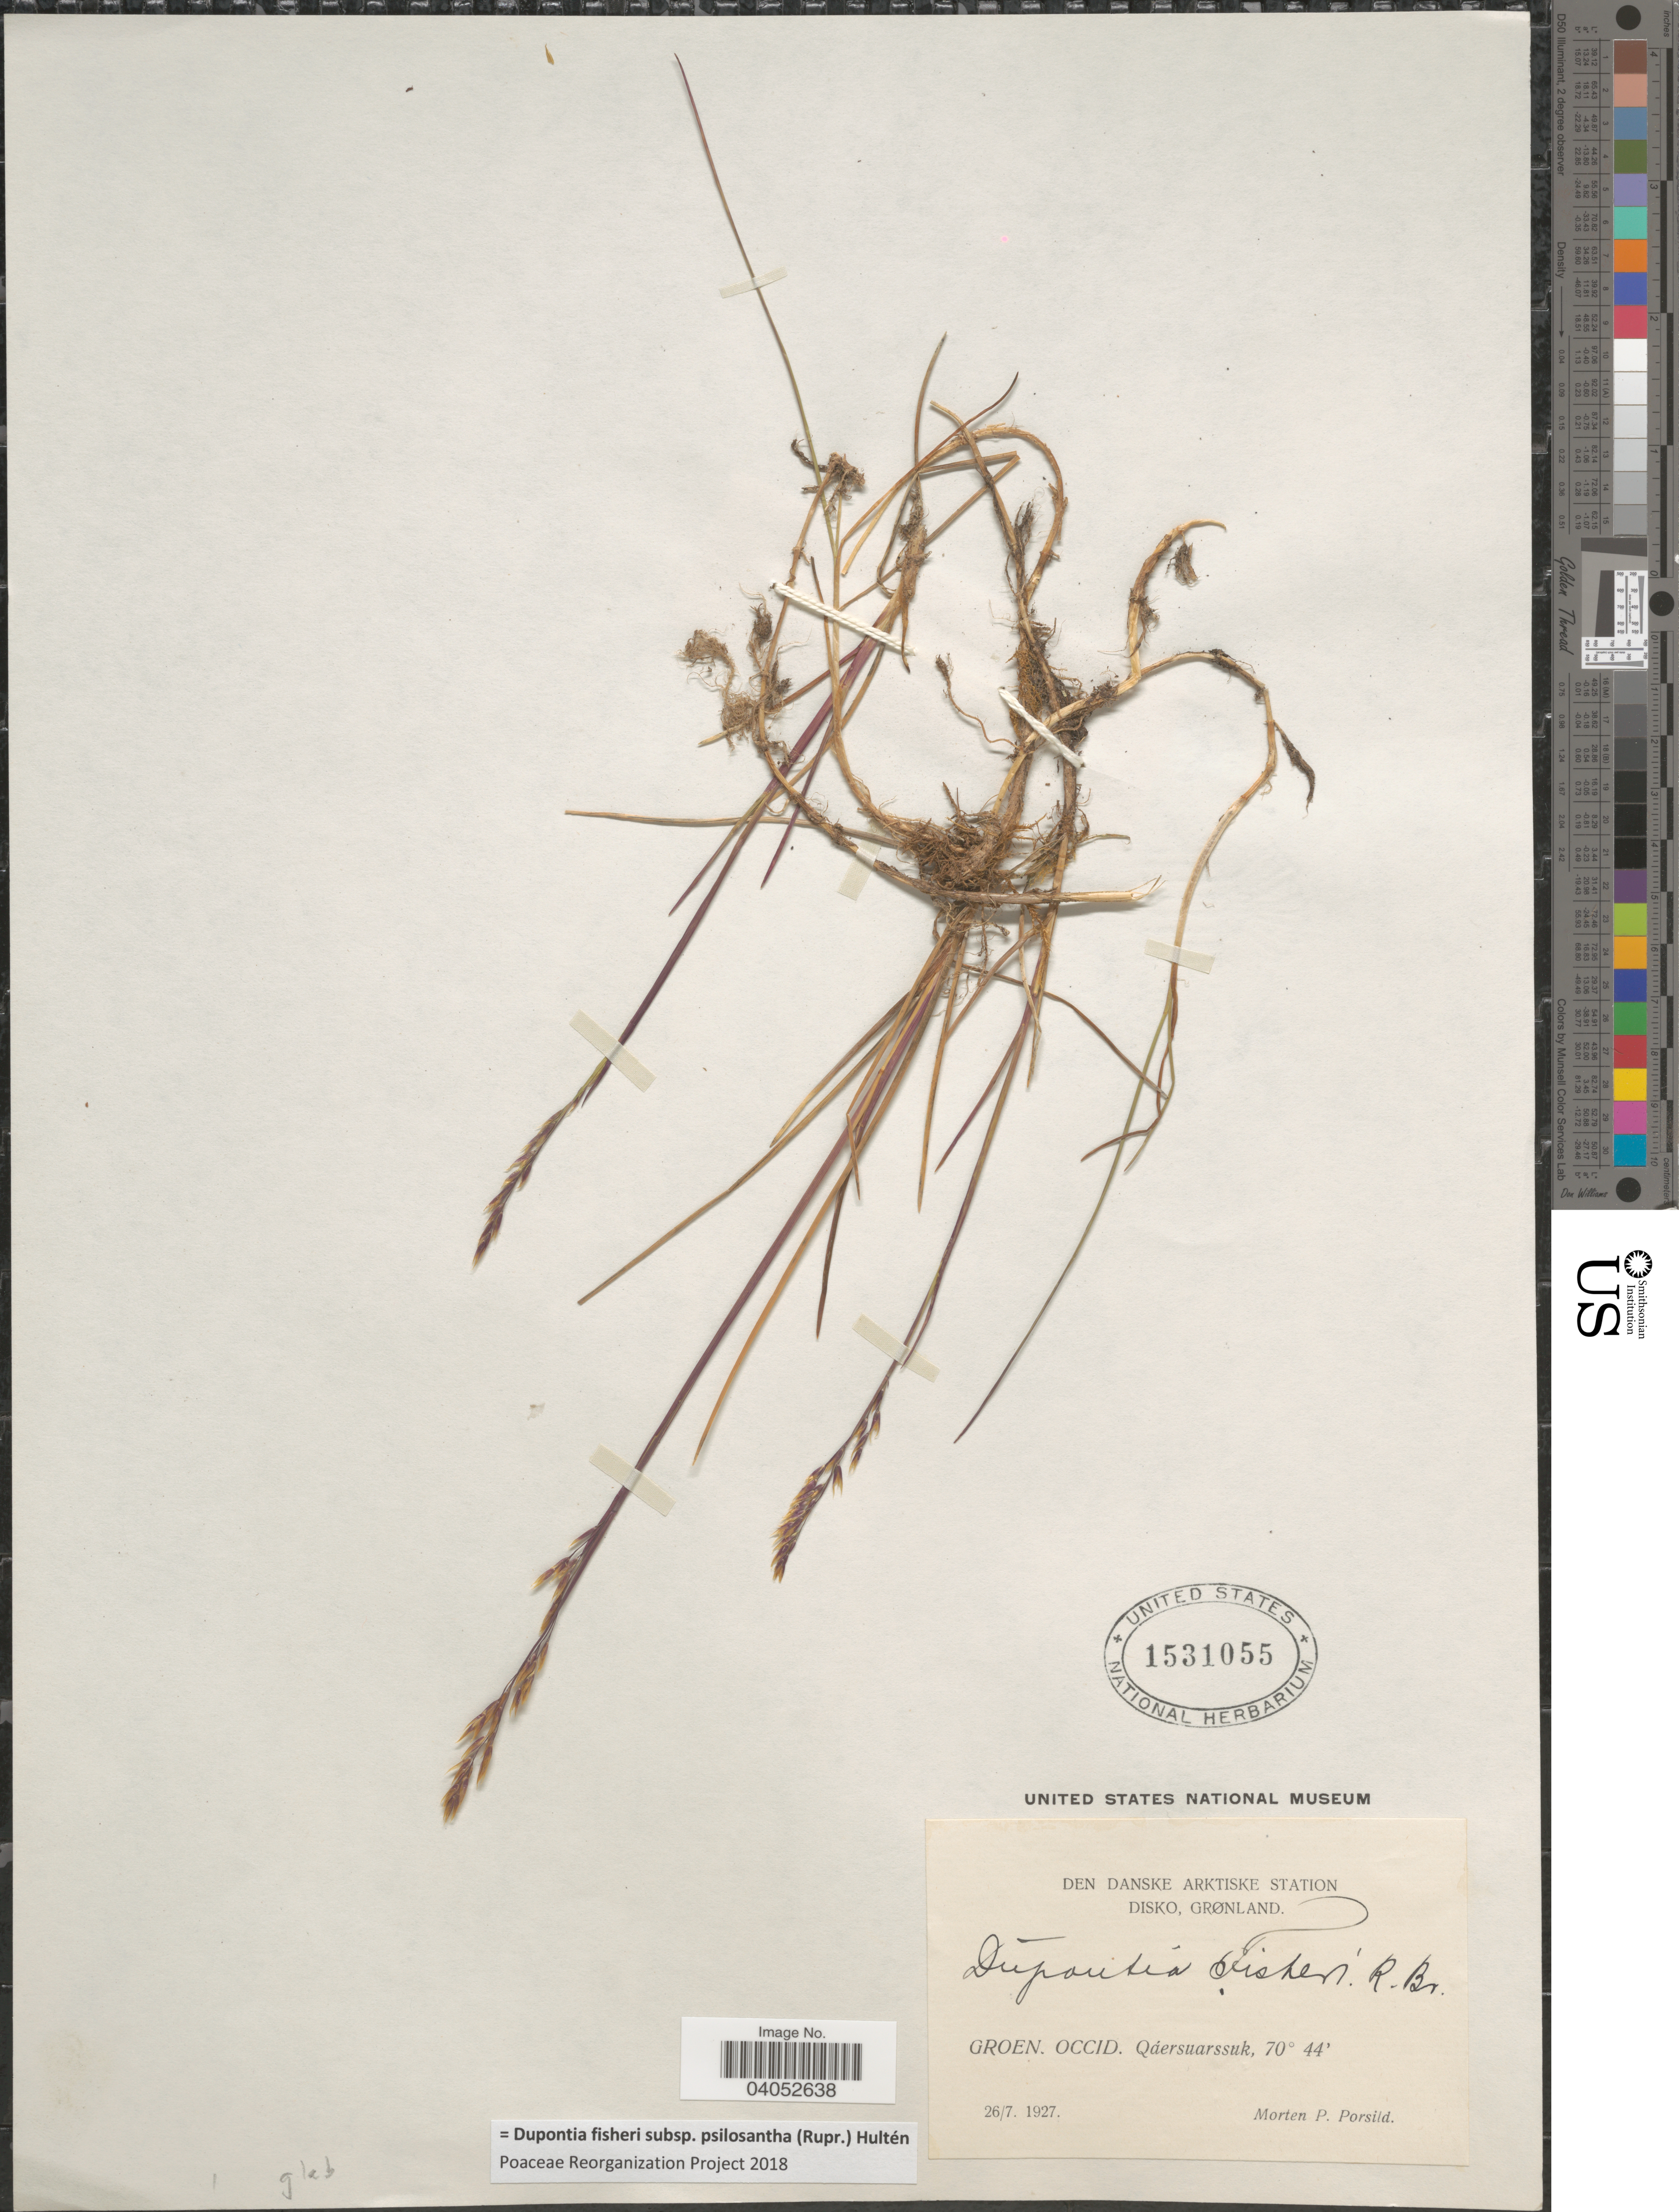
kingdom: Plantae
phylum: Tracheophyta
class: Liliopsida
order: Poales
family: Poaceae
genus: Dupontia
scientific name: Dupontia fisheri subsp. psilosantha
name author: (Rupr.) Hultén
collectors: M. P. Porsild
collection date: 1927-07-26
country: Greenland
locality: Den Danske Arktiske Station Disko, Grønland. Groen. Occid. Qáersuarssuk.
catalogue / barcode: US 1531055